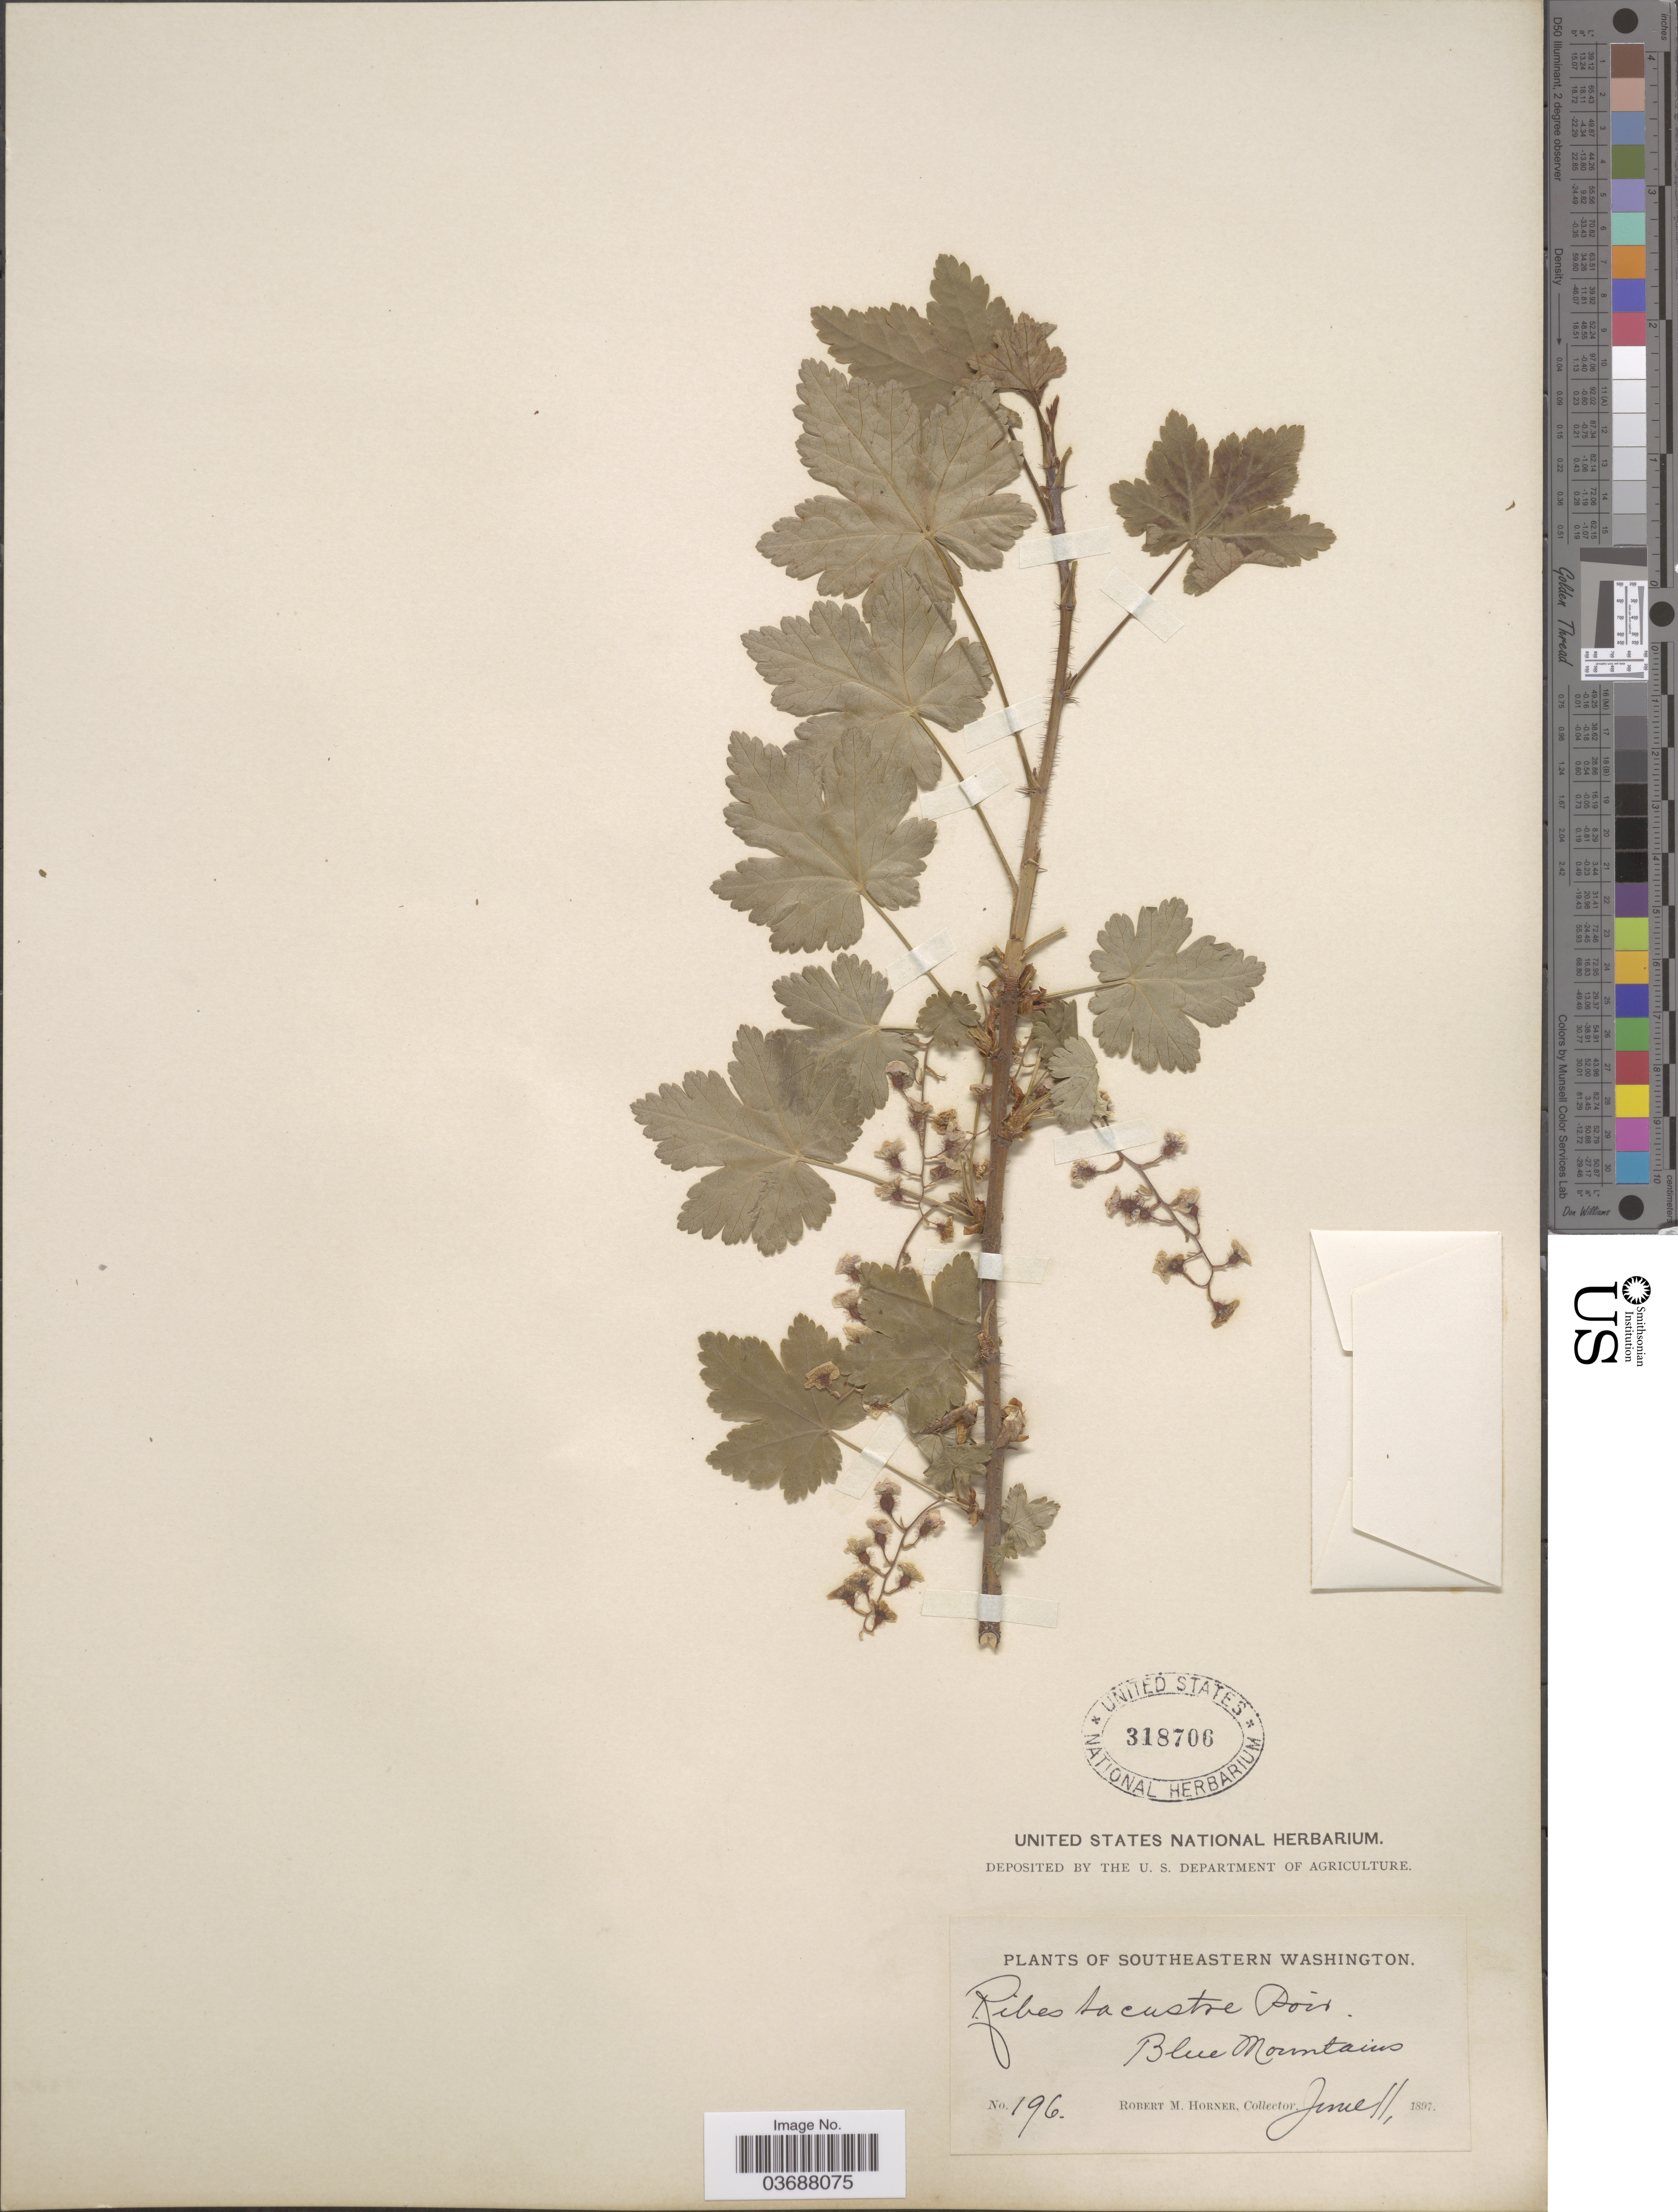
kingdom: Plantae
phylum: Tracheophyta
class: Magnoliopsida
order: Saxifragales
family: Grossulariaceae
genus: Ribes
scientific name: Ribes lacustre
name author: (Pers.) Poir.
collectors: R. Horner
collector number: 196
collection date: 1897-06-11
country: United States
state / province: Washington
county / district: Clallam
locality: Southeastern Washington. Blue Mountains.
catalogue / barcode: US 318706